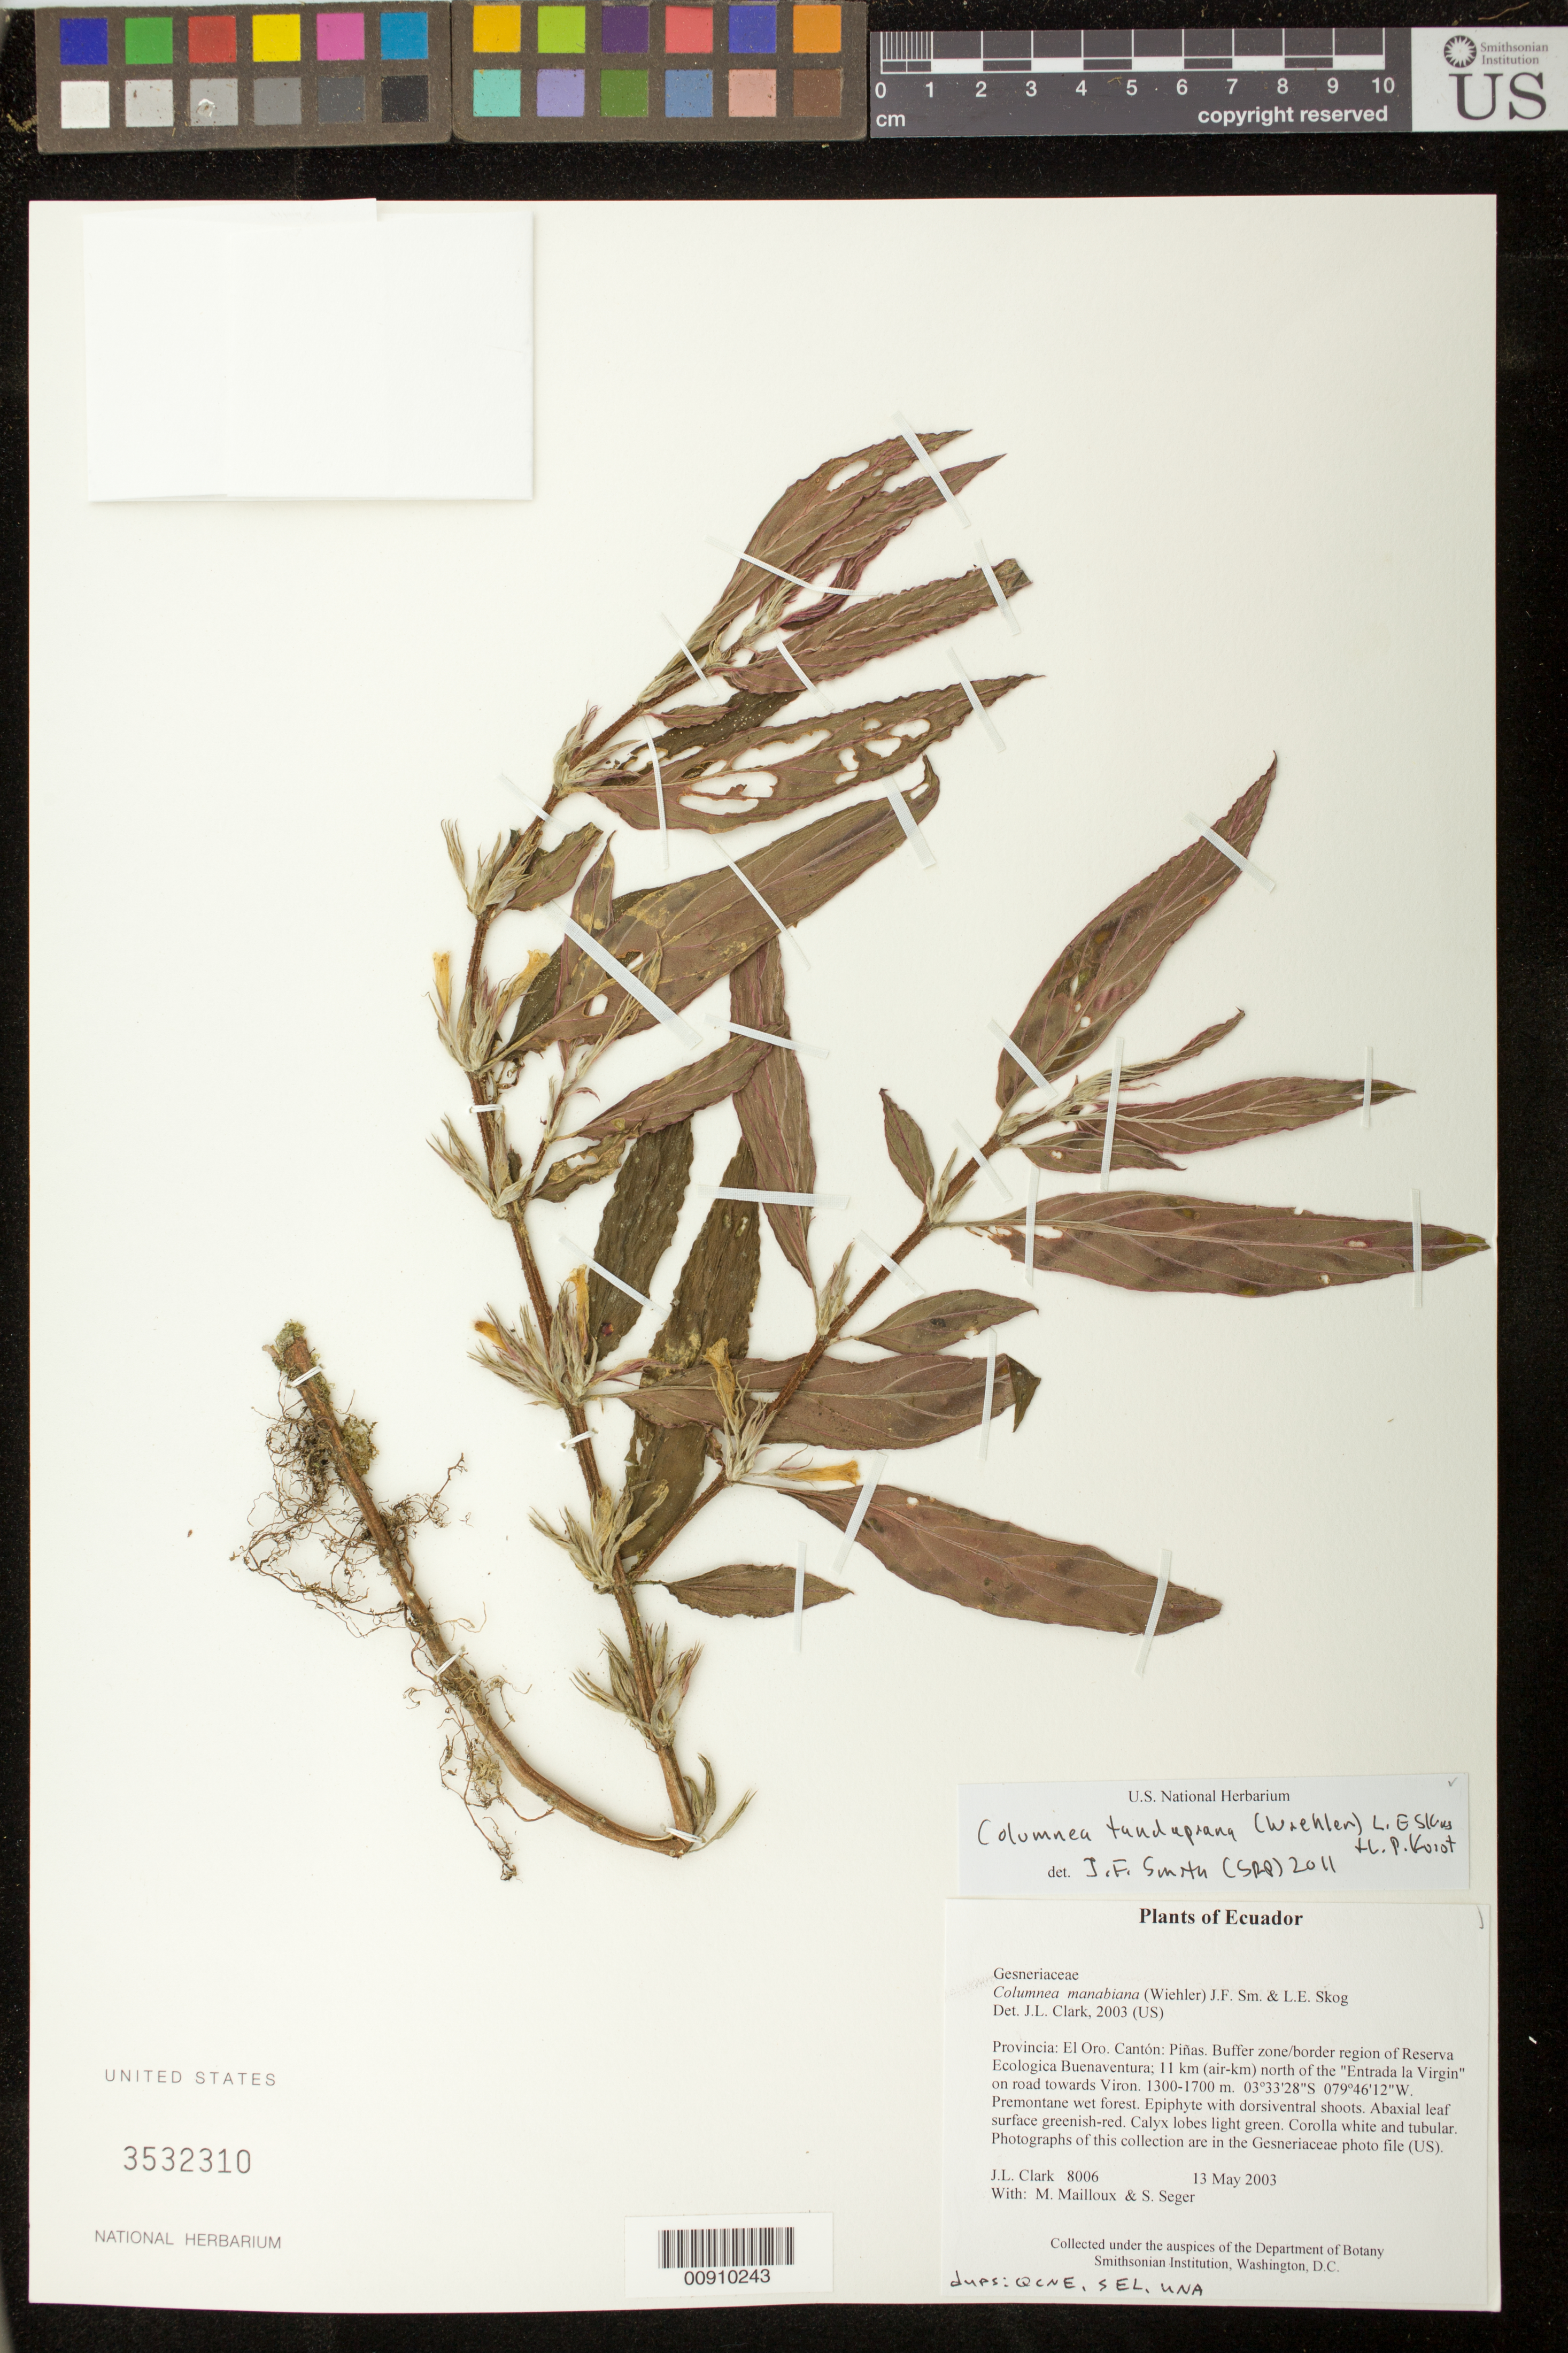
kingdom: Plantae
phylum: Tracheophyta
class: Magnoliopsida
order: Lamiales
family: Gesneriaceae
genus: Columnea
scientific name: Columnea tandapiana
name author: (Wiehler) L.E. Skog & L.P. Kvist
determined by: Smith, J. F.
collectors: J. L. Clark, M. Mailloux & S. Seger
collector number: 8006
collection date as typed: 13 May 2003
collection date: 2003-05-13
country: Ecuador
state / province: El Oro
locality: Piñas. Buffer zone/border region of Reserva Ecologica Buenaventura; 11 km (air-km) north of the "Entrada la Virgin" on road towards Viron.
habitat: Premontane wet forest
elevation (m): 1300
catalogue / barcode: US 3532310